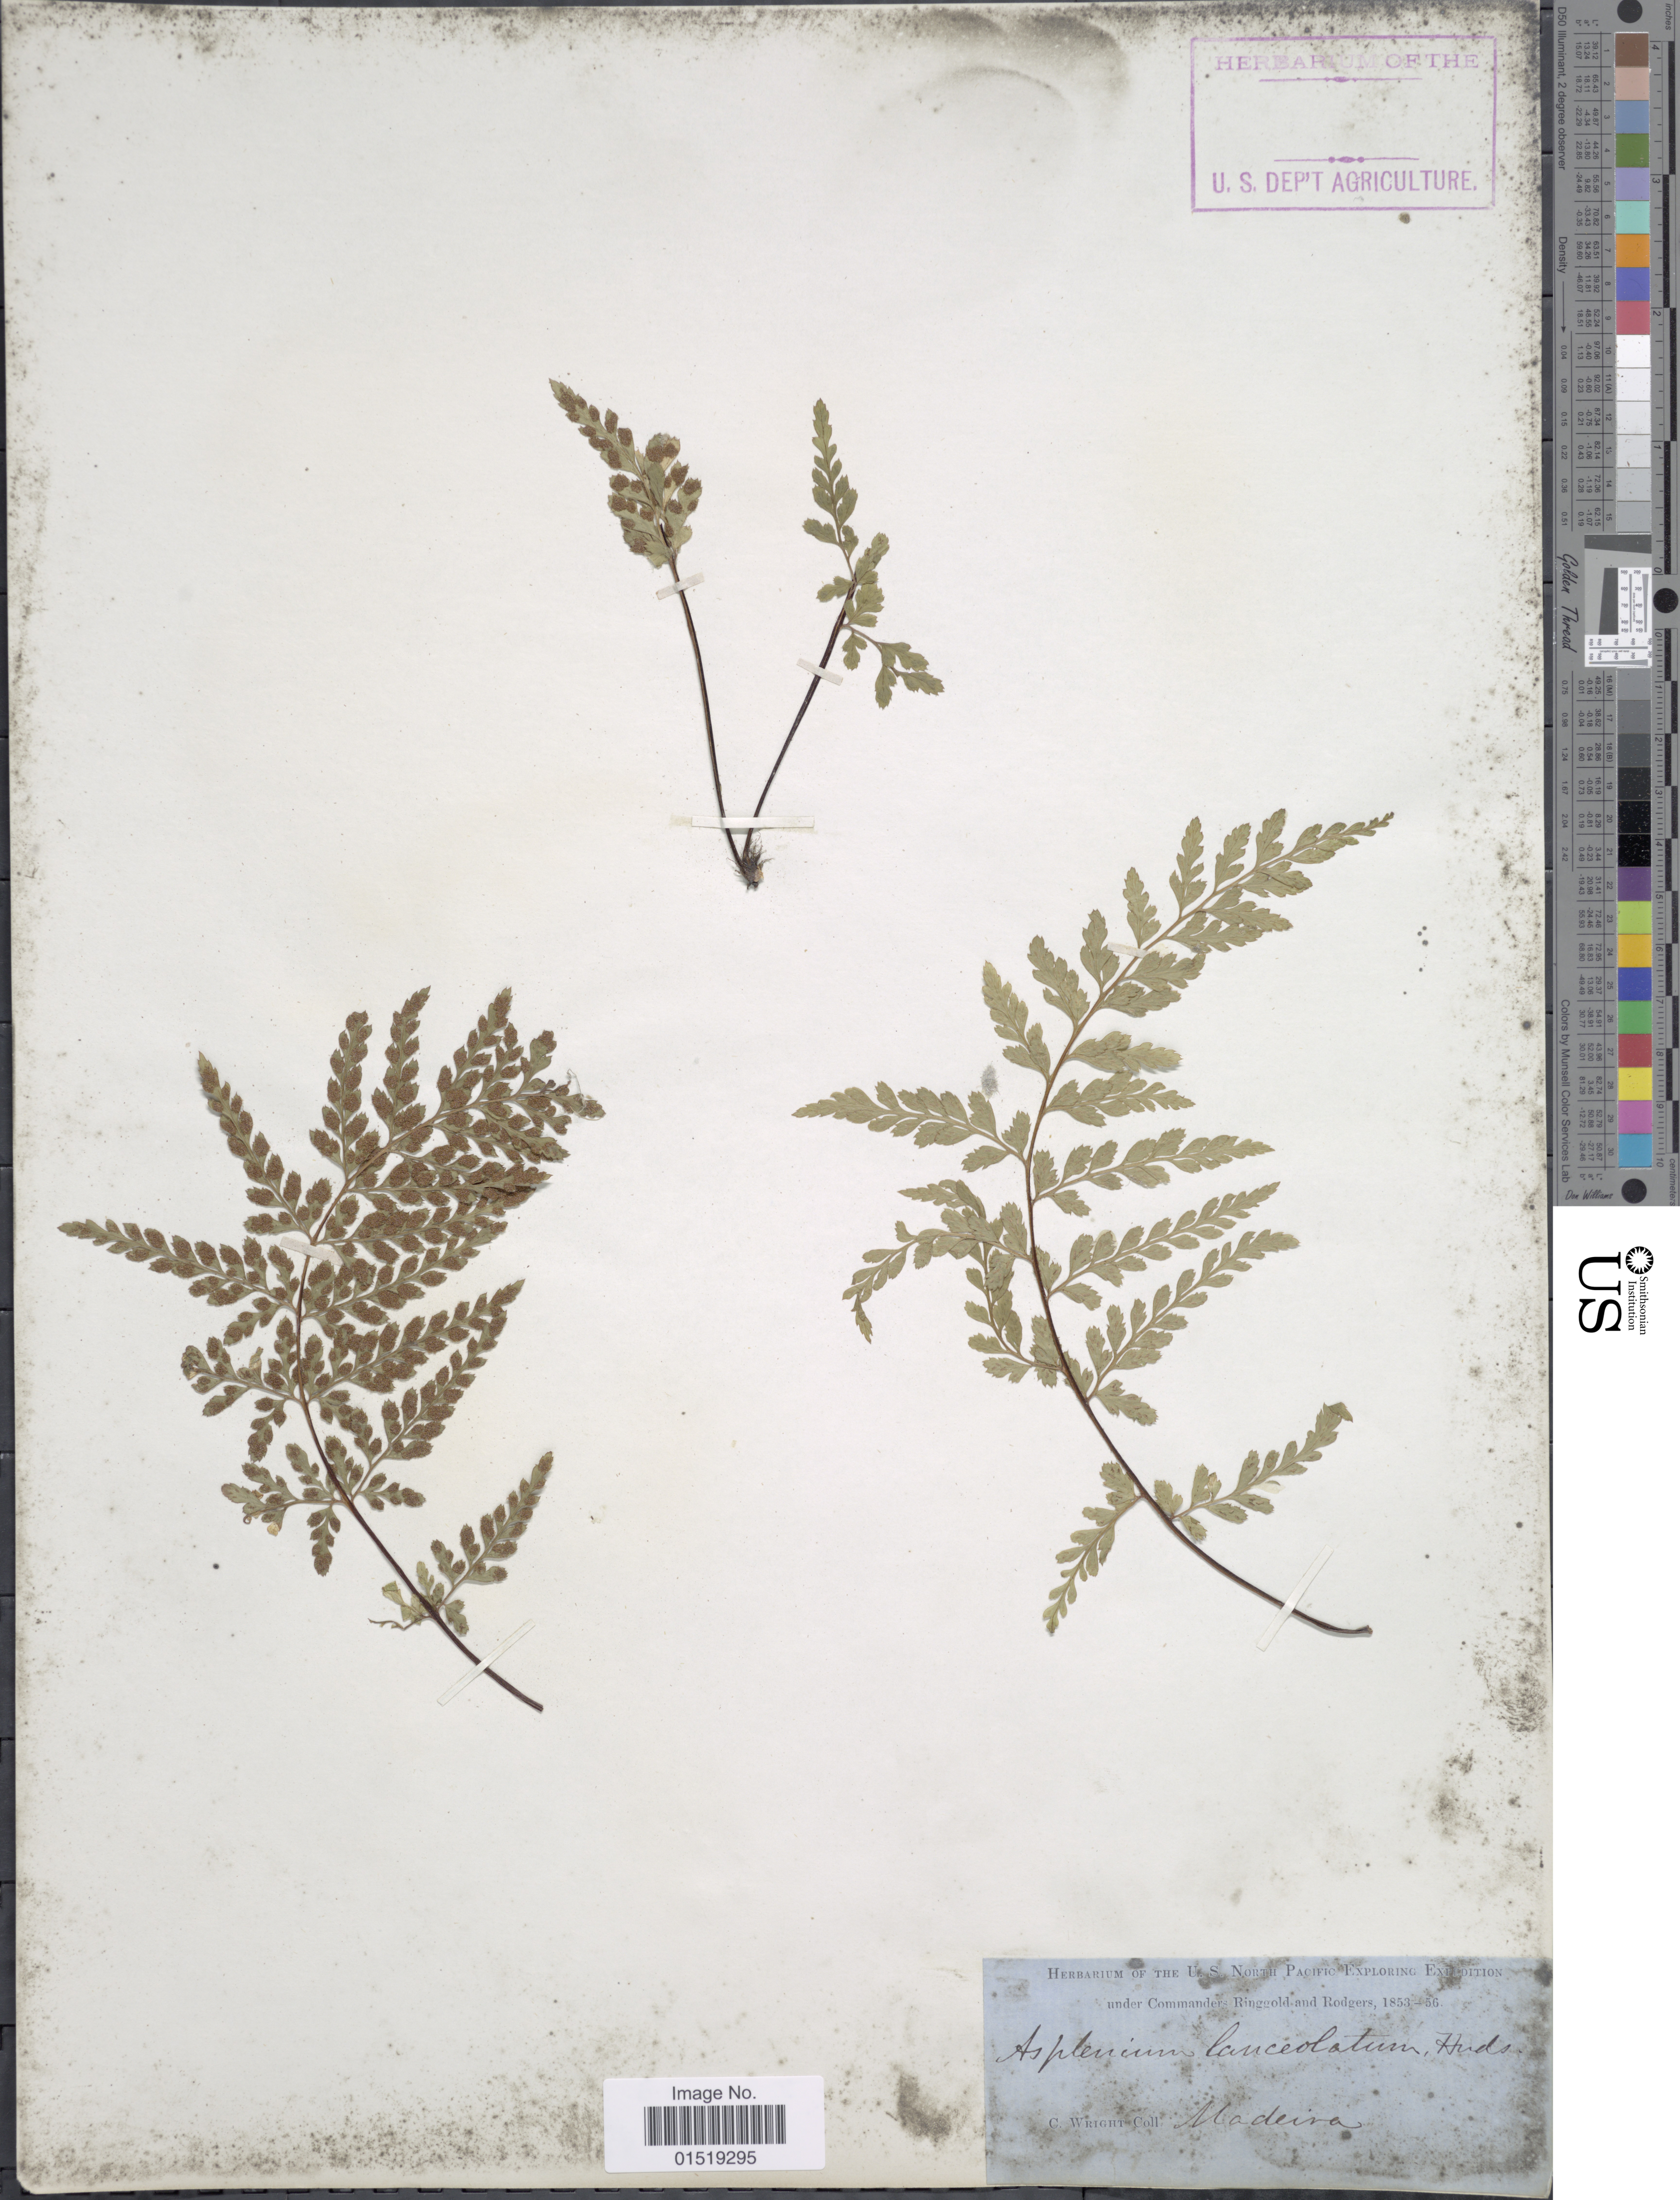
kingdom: Plantae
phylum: Tracheophyta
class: Polypodiopsida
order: Polypodiales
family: Aspleniaceae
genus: Asplenium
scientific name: Asplenium obovatum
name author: Viv.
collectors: C. Wright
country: Portugal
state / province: Madeira (Aut. Reg.)